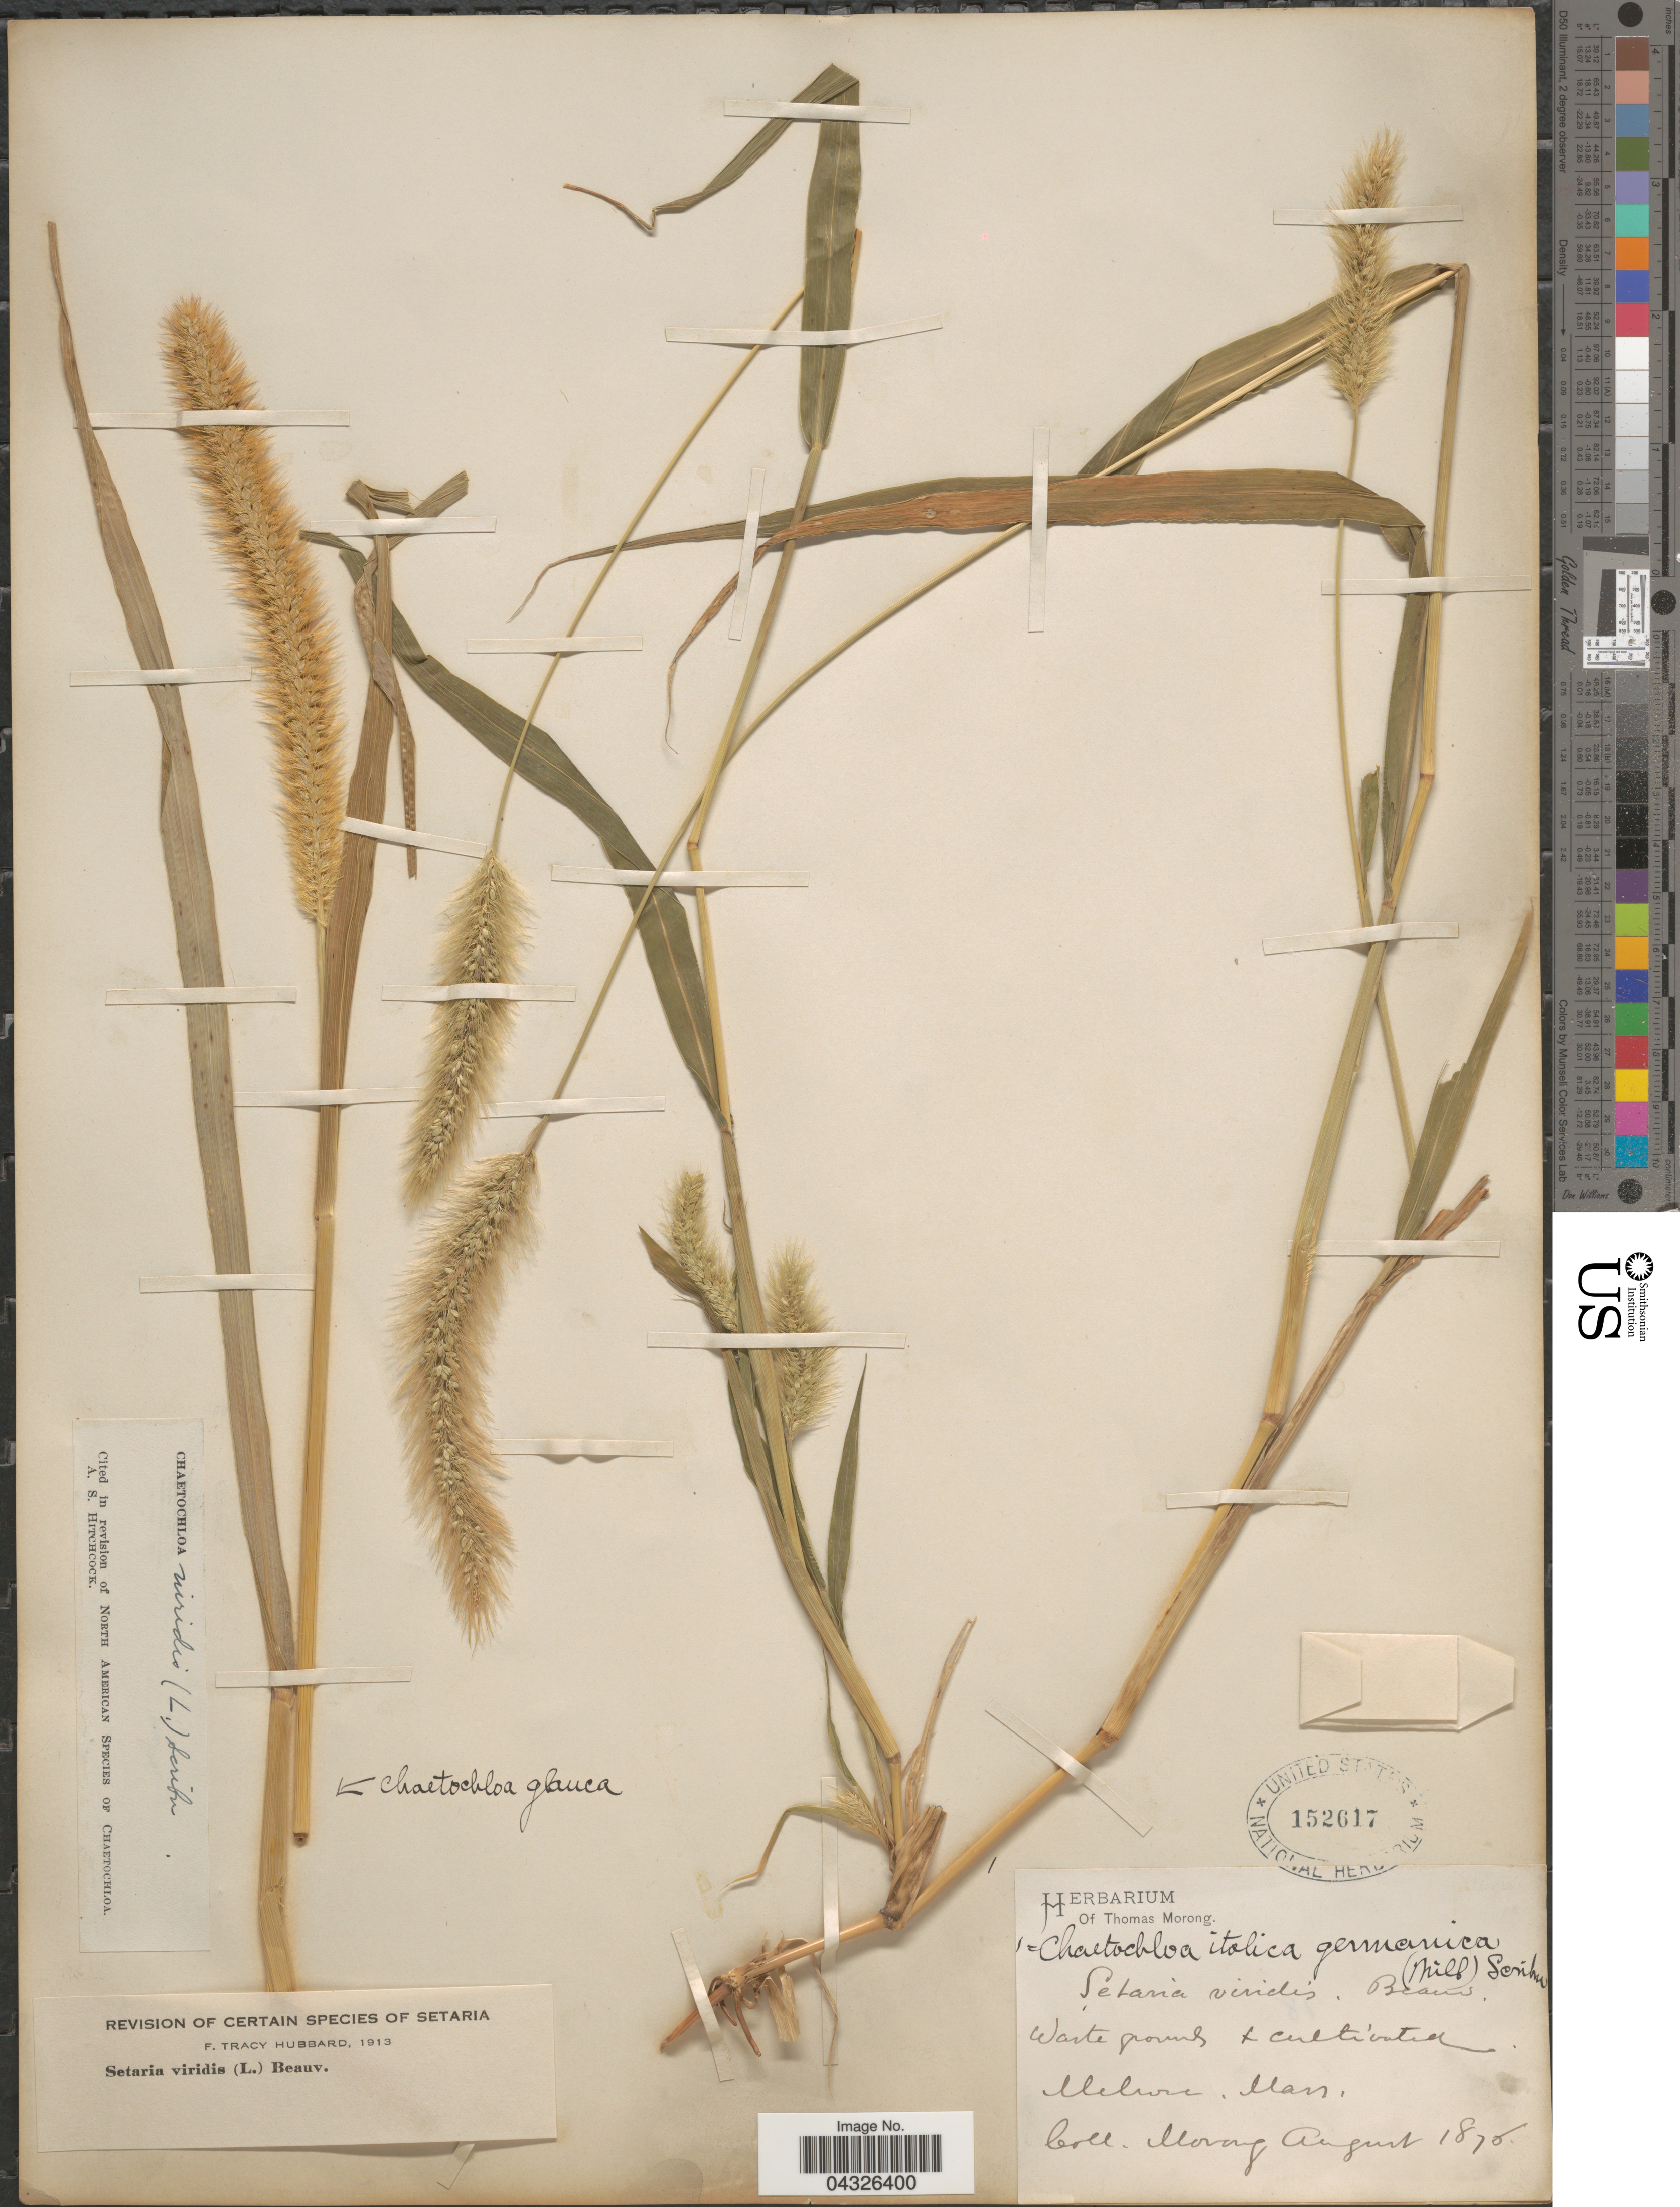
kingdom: Plantae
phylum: Tracheophyta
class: Liliopsida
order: Poales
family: Poaceae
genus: Setaria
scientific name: Setaria viridis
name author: (L.) P. Beauv.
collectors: ex herb. T. Morong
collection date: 1876-08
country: United States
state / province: Massachusetts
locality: Waste ground & cultivated. Melrose.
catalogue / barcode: US 152617